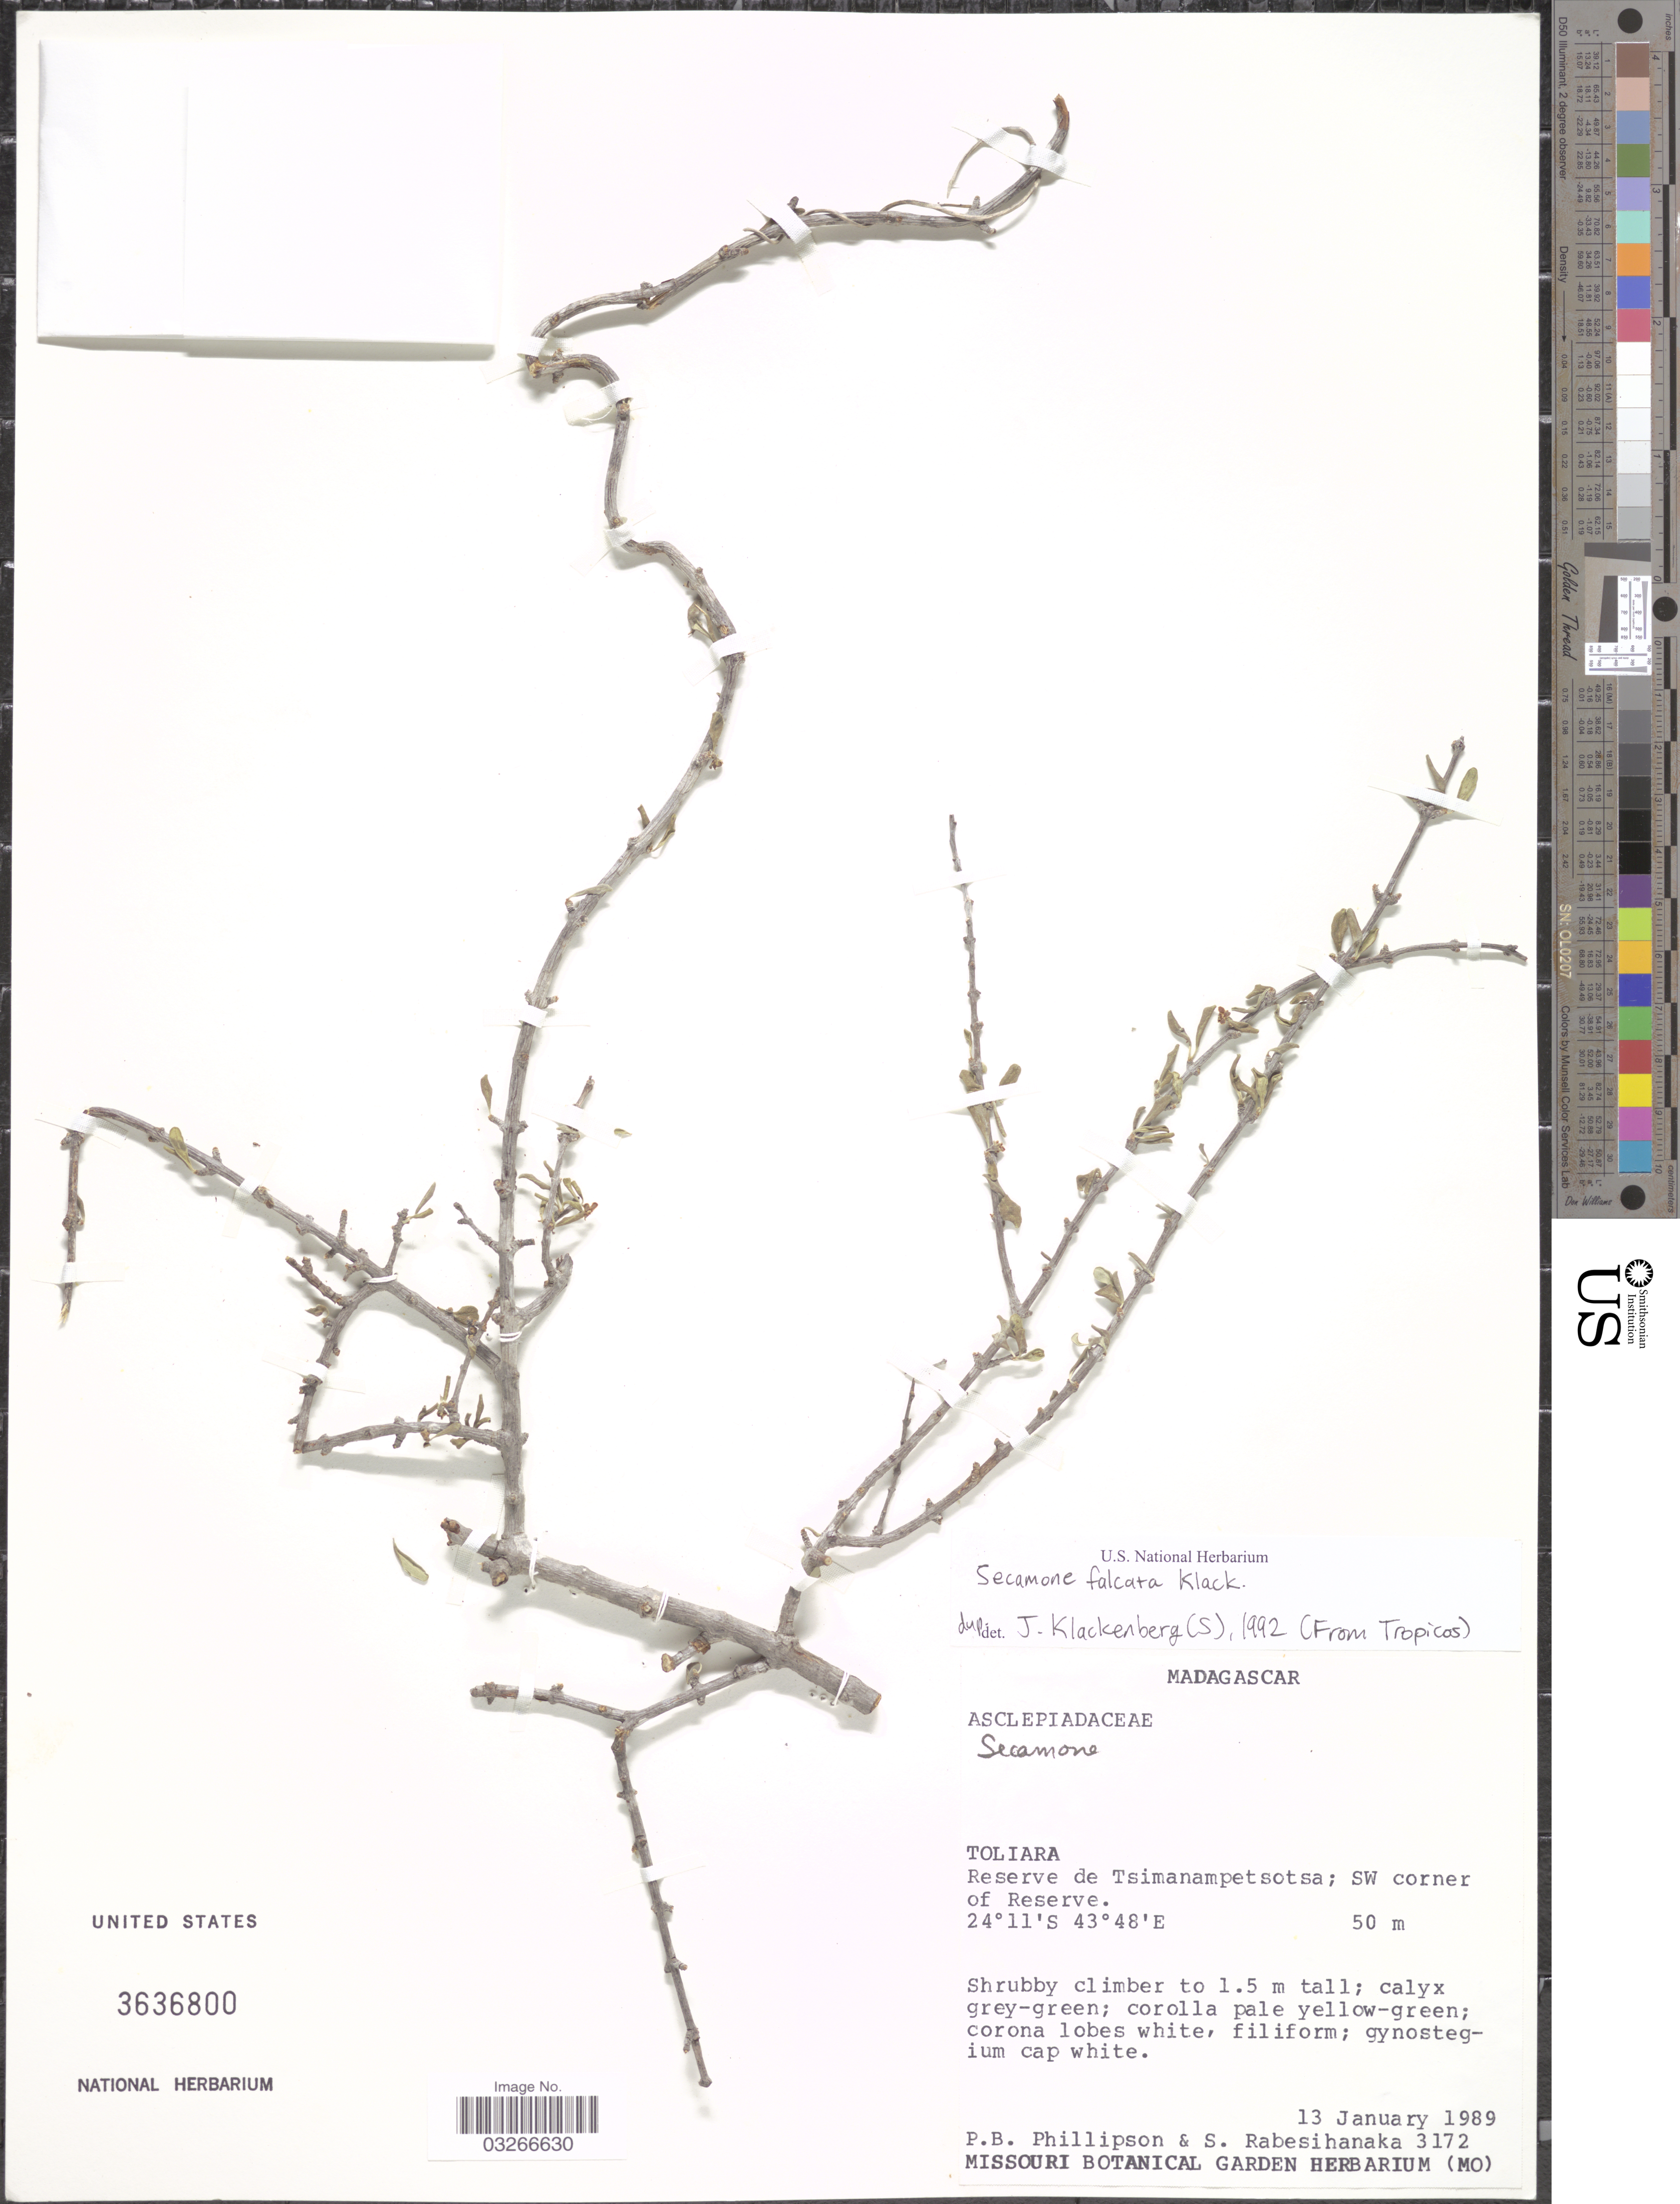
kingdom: Plantae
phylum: Tracheophyta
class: Magnoliopsida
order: Gentianales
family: Apocynaceae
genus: Secamone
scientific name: Secamone falcata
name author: Klack.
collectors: P. B. Phillipson & S. Rabesihanaka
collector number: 3172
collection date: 1989-01-13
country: Madagascar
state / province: Atsimo-Andrefana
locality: Reserve Tsimanampetsotsa; SW corner of Reserve.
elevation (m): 50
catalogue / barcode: US 3636800